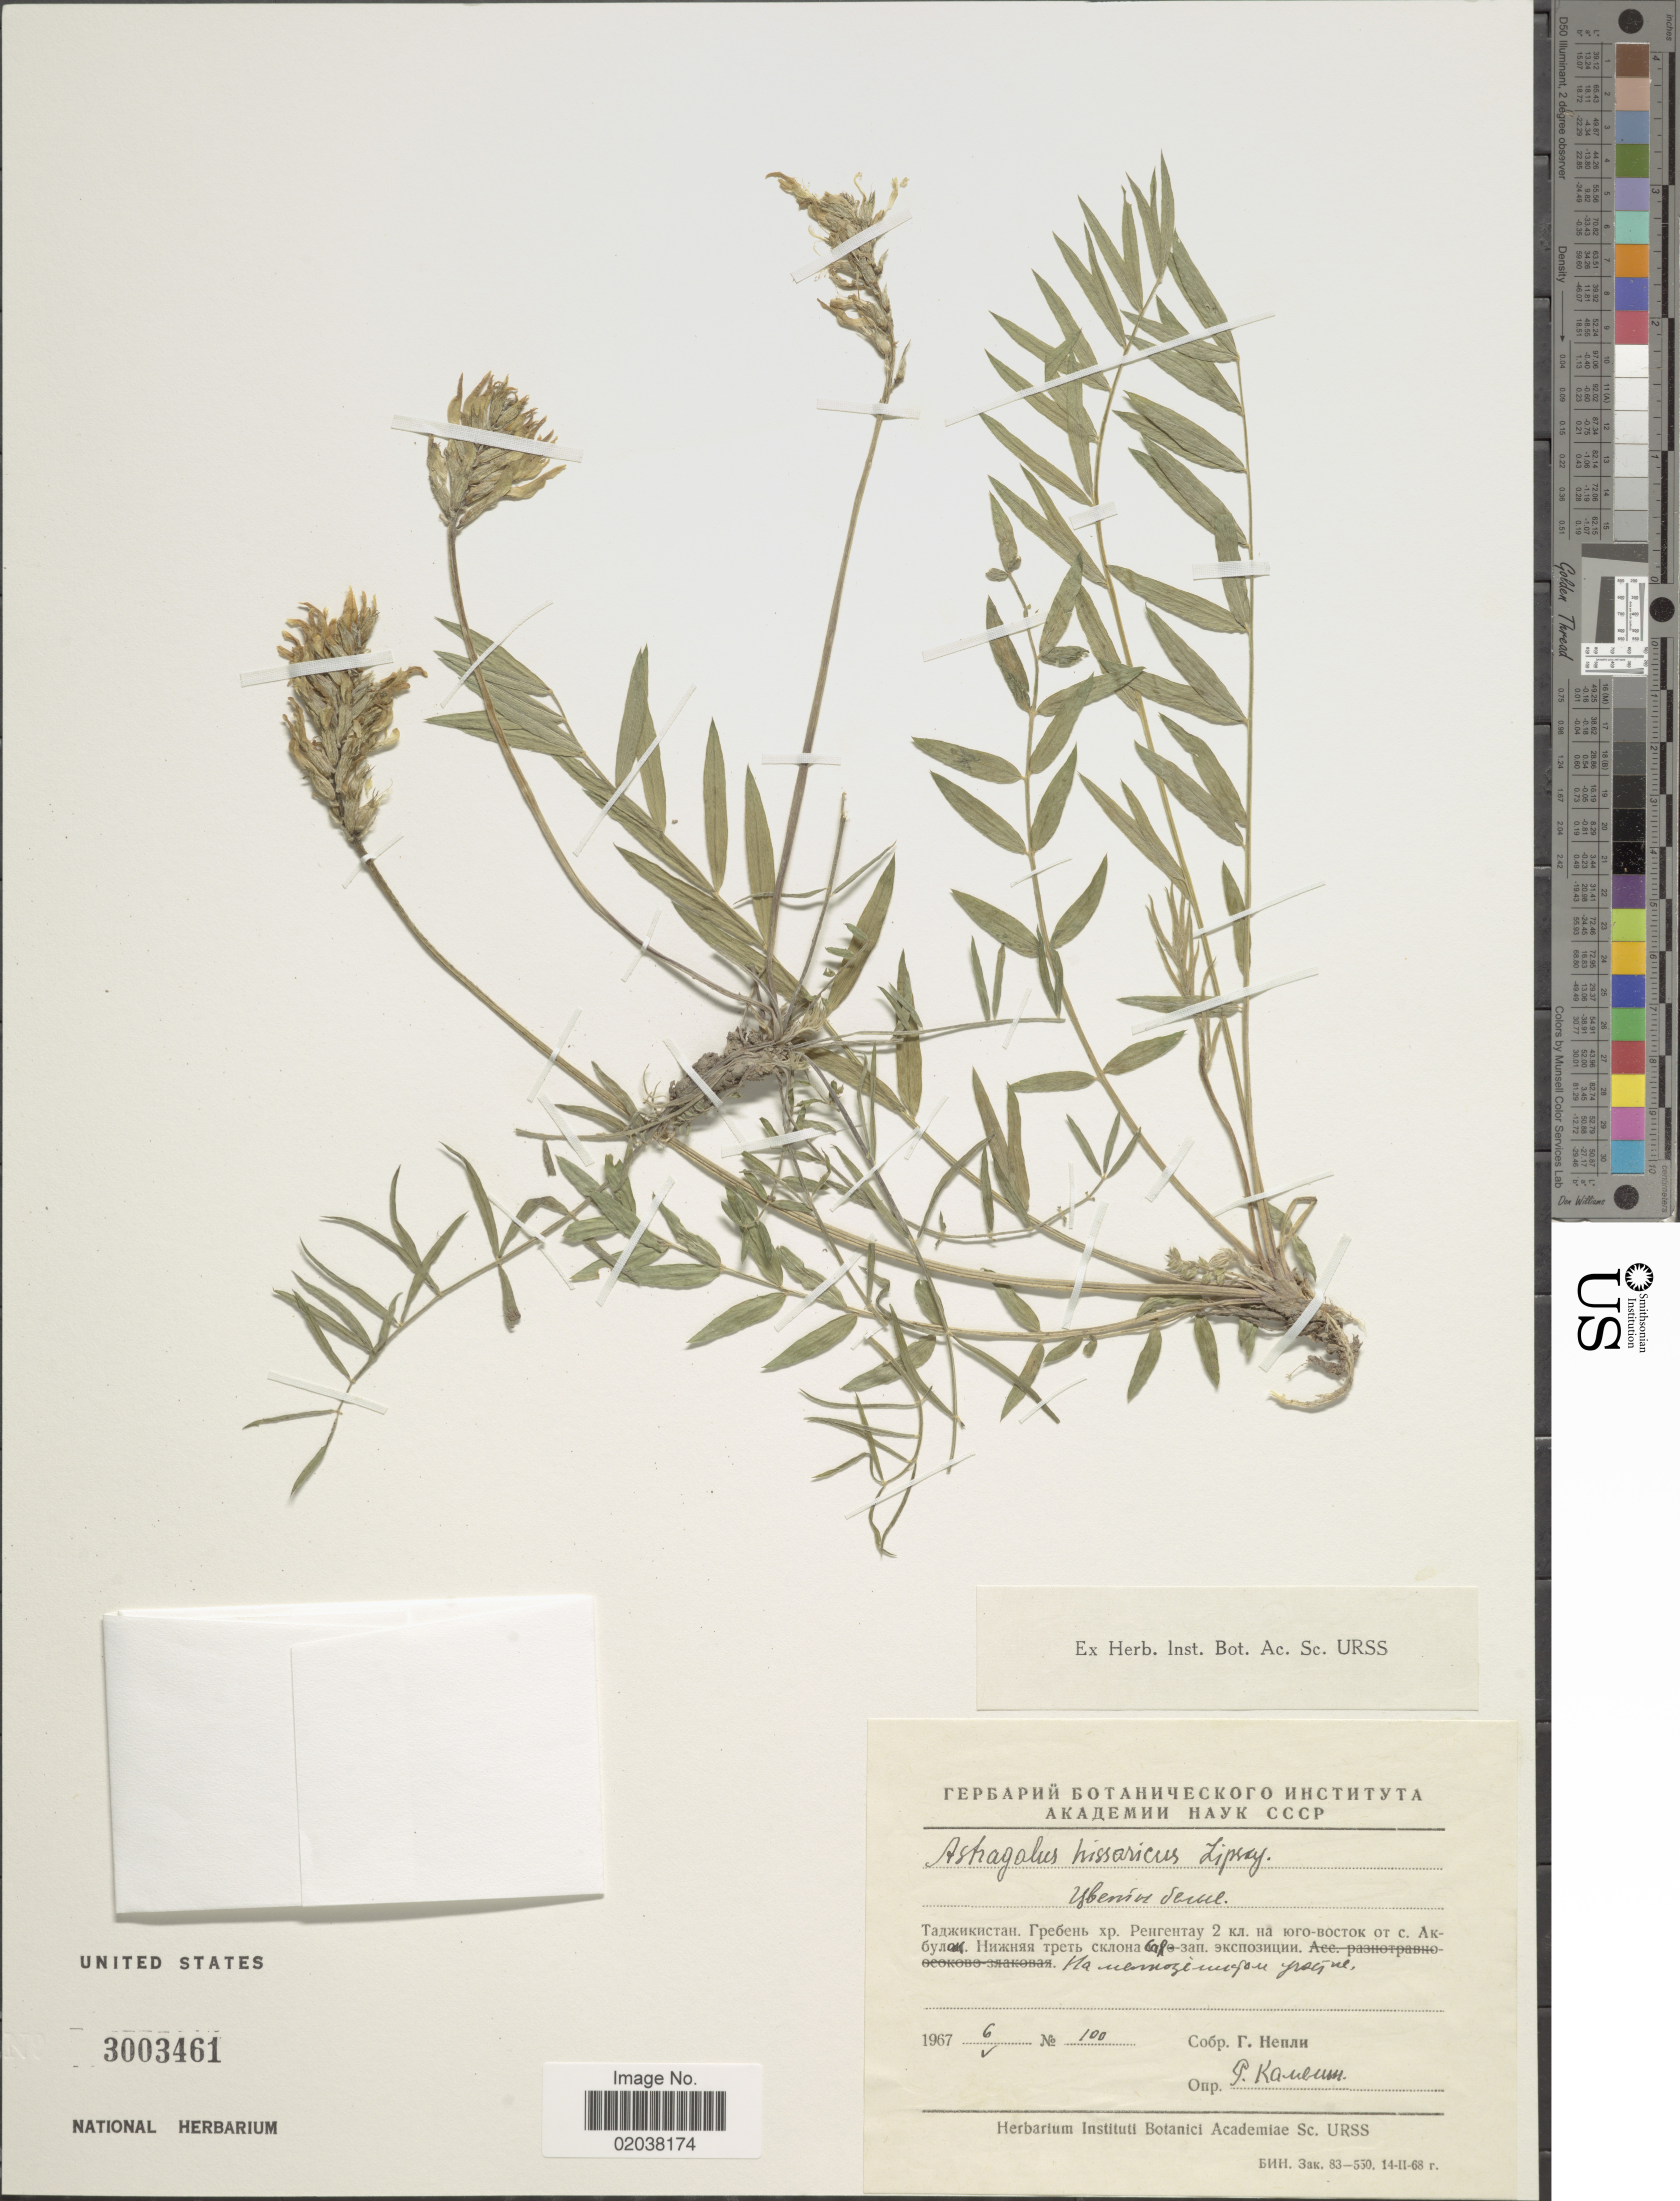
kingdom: Plantae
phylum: Tracheophyta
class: Magnoliopsida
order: Fabales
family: Fabaceae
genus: Astragalus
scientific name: Astragalus hissaricus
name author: Lipsky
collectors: G. Nepli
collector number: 100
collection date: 1967-05-06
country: Tajikistan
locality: SE of Akbulak village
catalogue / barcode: US 3003461